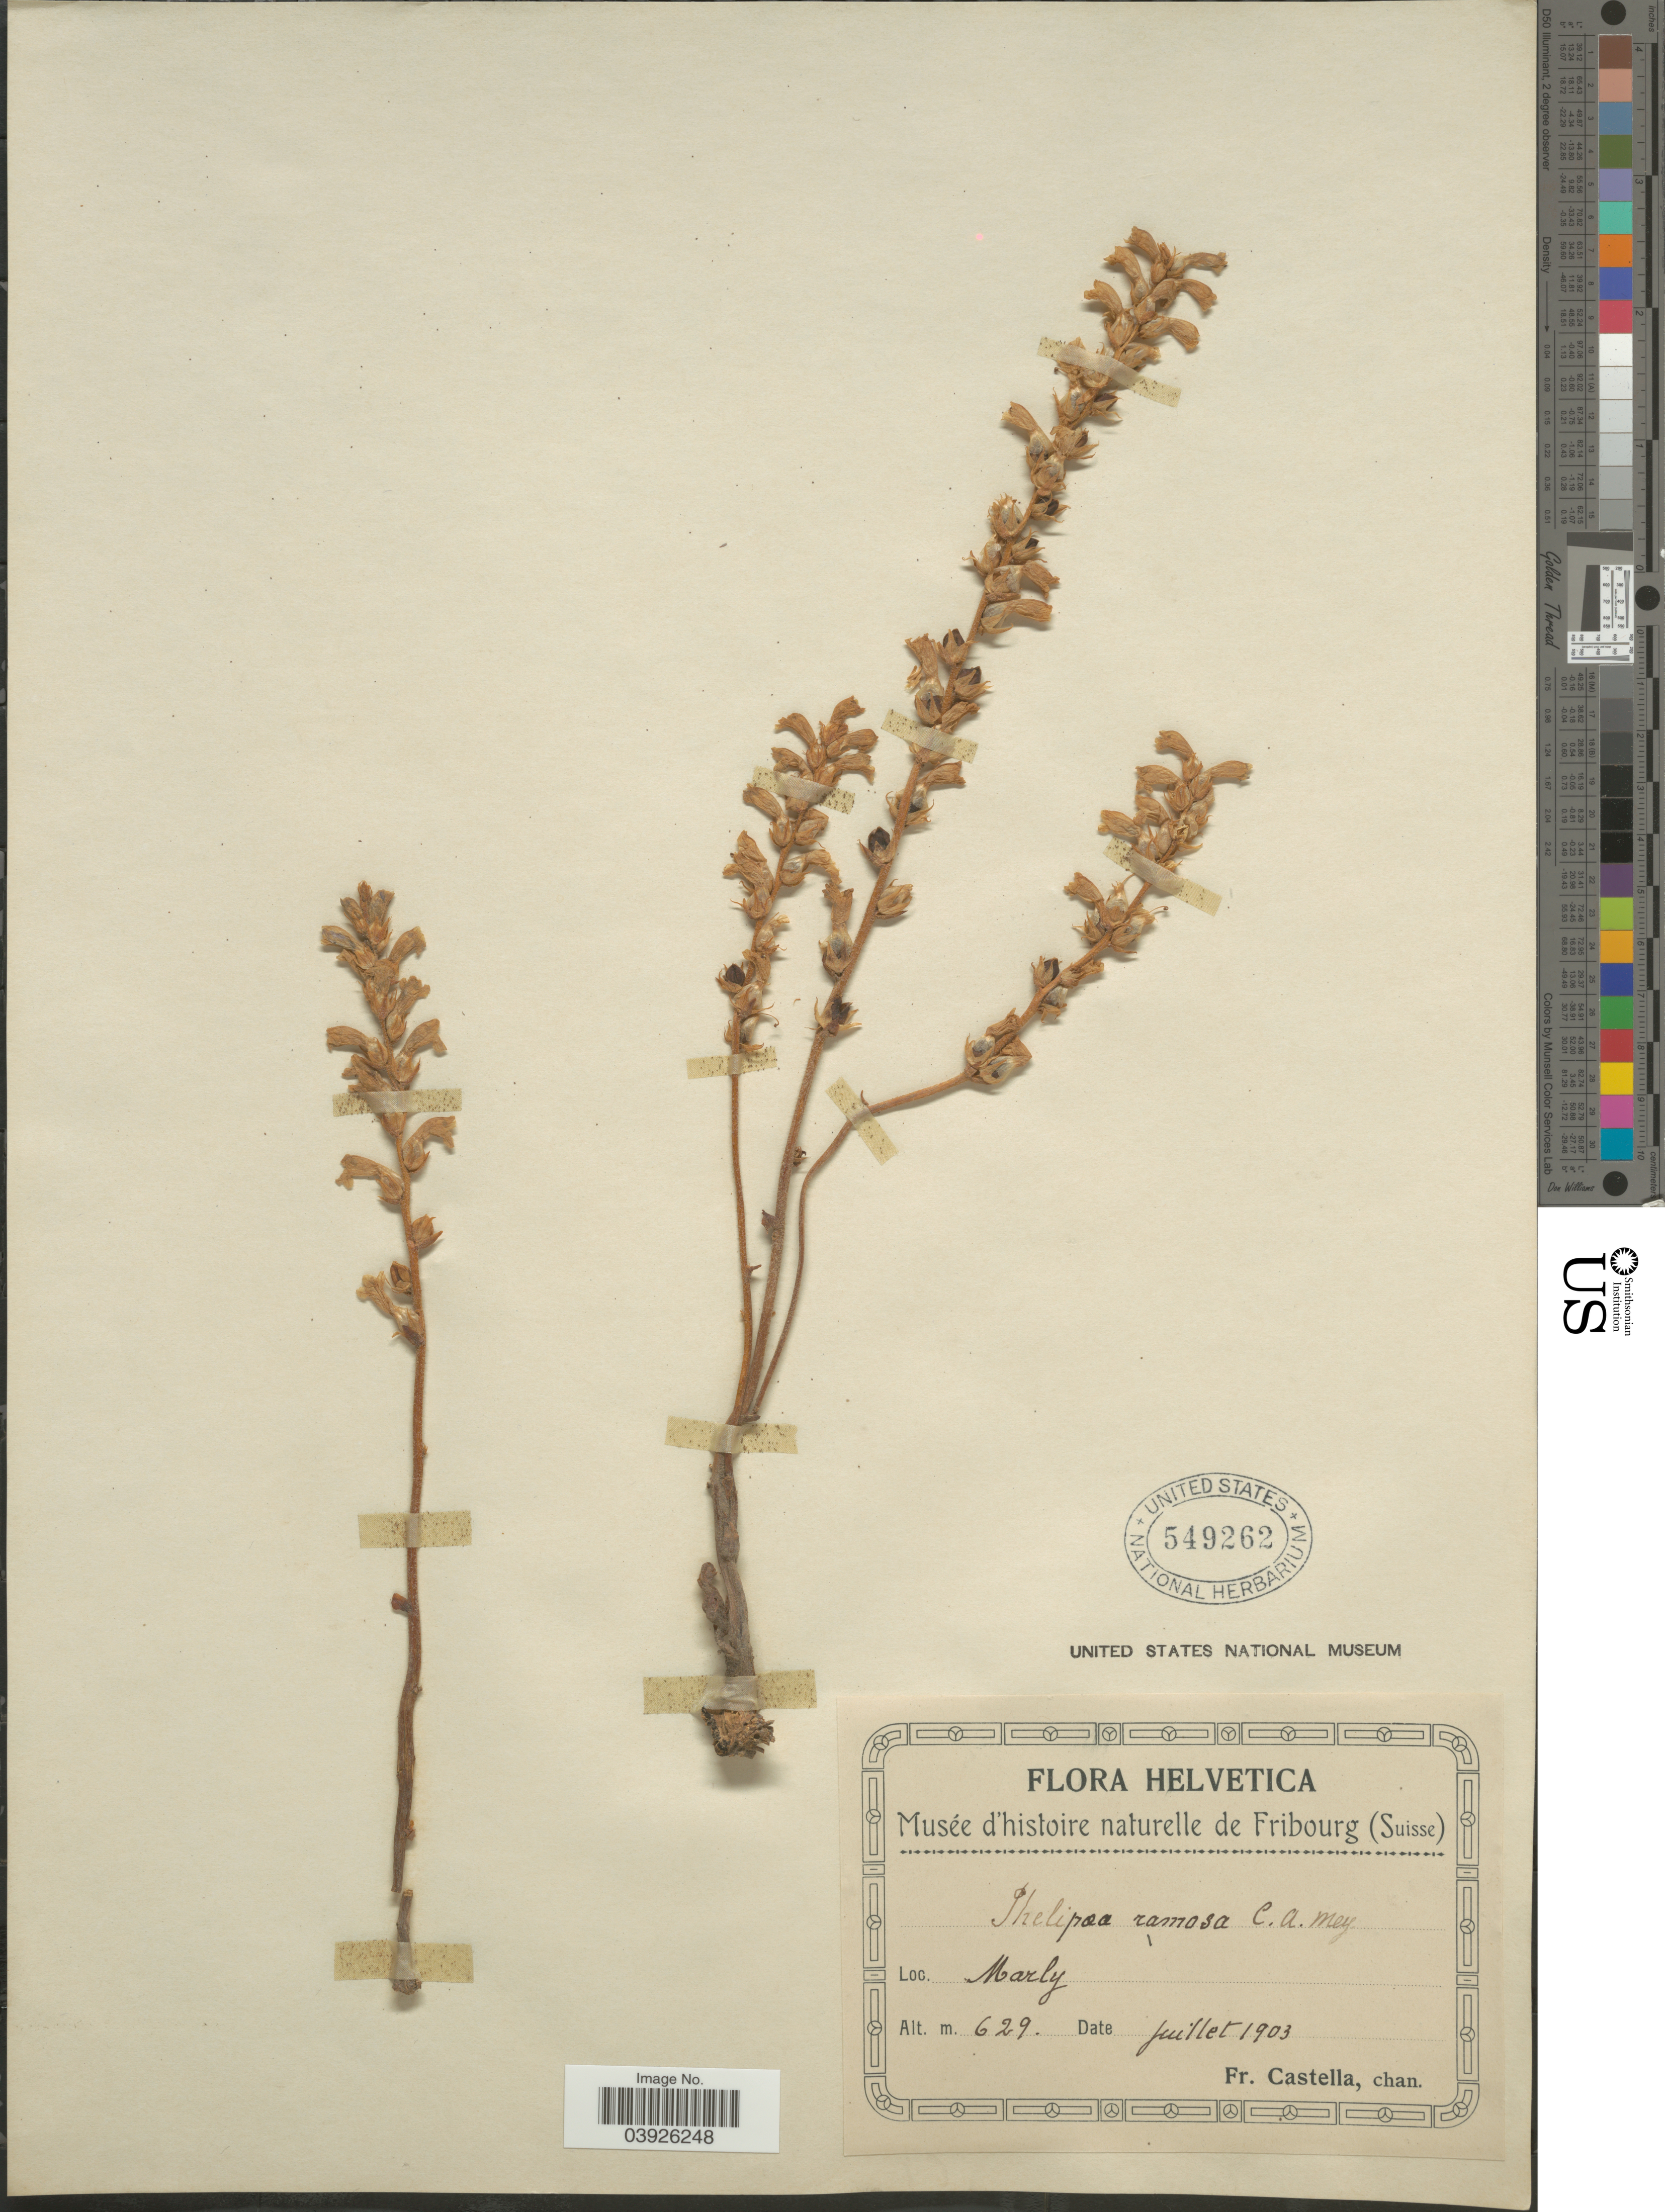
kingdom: Plantae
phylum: Tracheophyta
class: Magnoliopsida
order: Lamiales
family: Orobanchaceae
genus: Phelypaea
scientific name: Phelypaea ramosa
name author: (L.) C.A. Mey.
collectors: Fr. Castella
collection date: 1903-07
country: Switzerland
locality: Helvetica. Marly.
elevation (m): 629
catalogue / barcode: US 549262